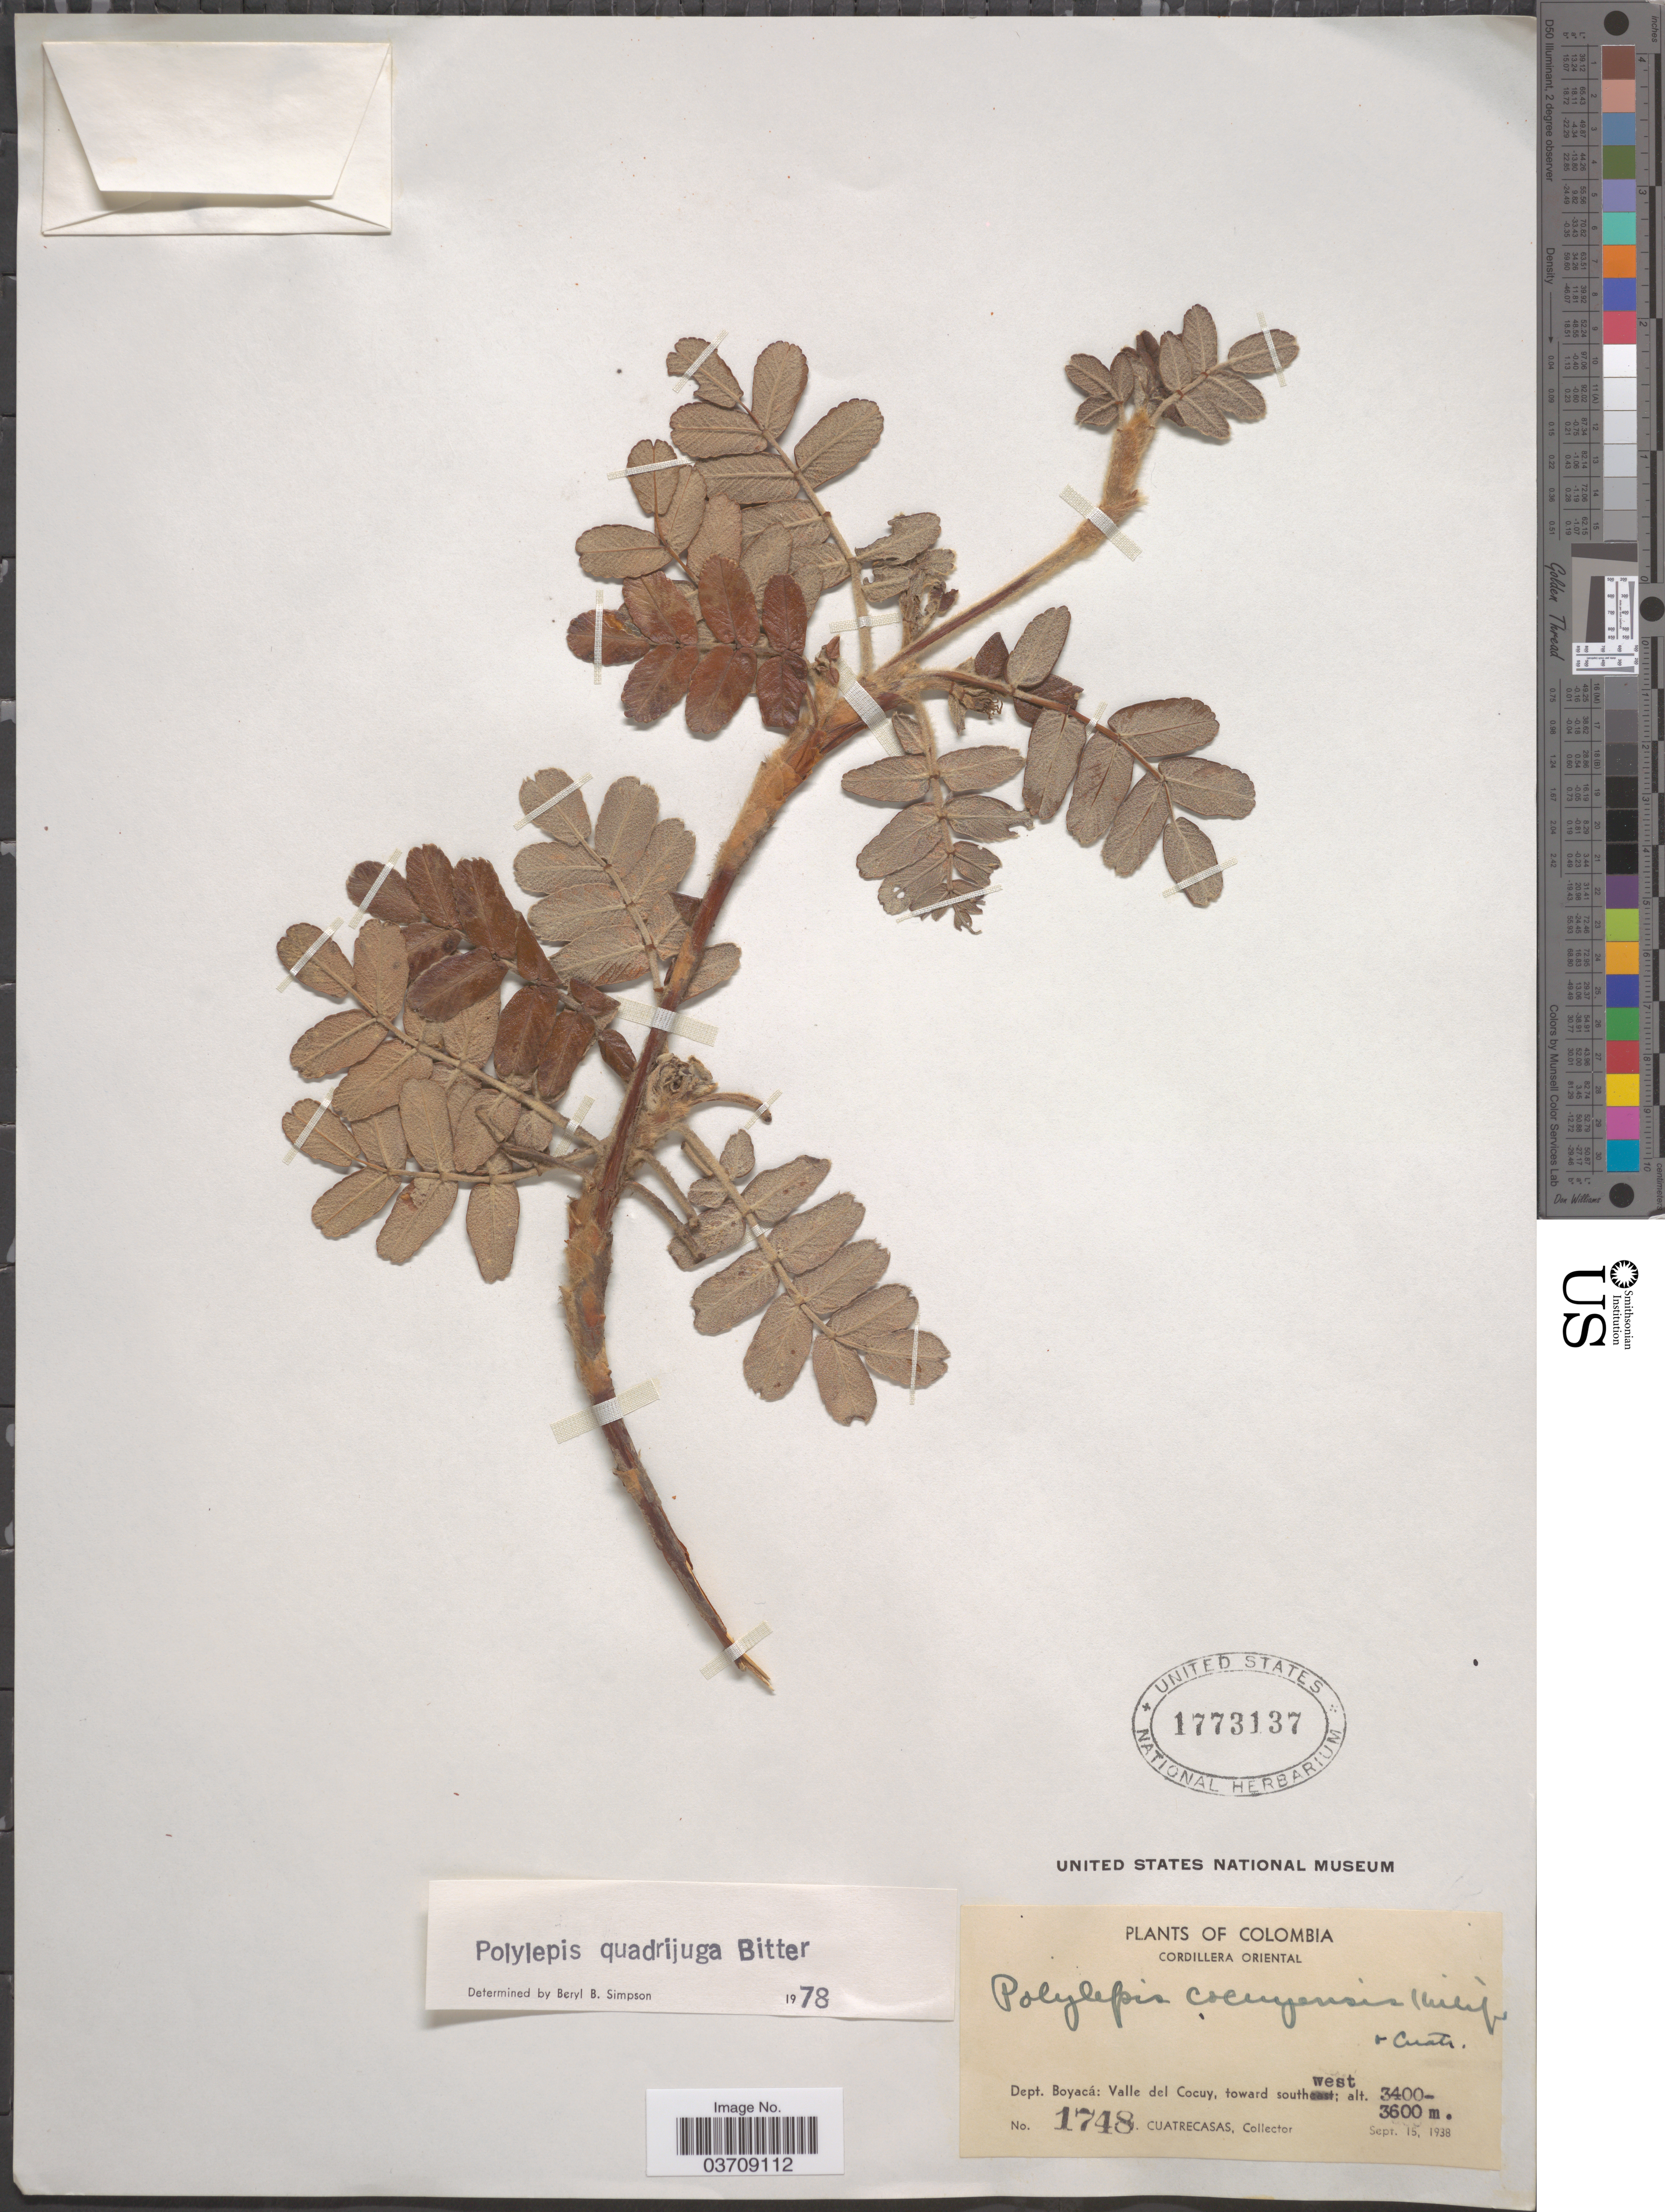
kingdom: Plantae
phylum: Tracheophyta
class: Magnoliopsida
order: Rosales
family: Rosaceae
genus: Polylepis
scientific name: Polylepis quadrijuga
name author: Bitter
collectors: J. Cuatrecasas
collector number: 1748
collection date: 1938-09-15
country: Colombia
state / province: Boyacá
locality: Cordillera Oriental. Dept. Boyacá: Valle del Cocuy, toward southwest.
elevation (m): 3400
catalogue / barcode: US 1773137